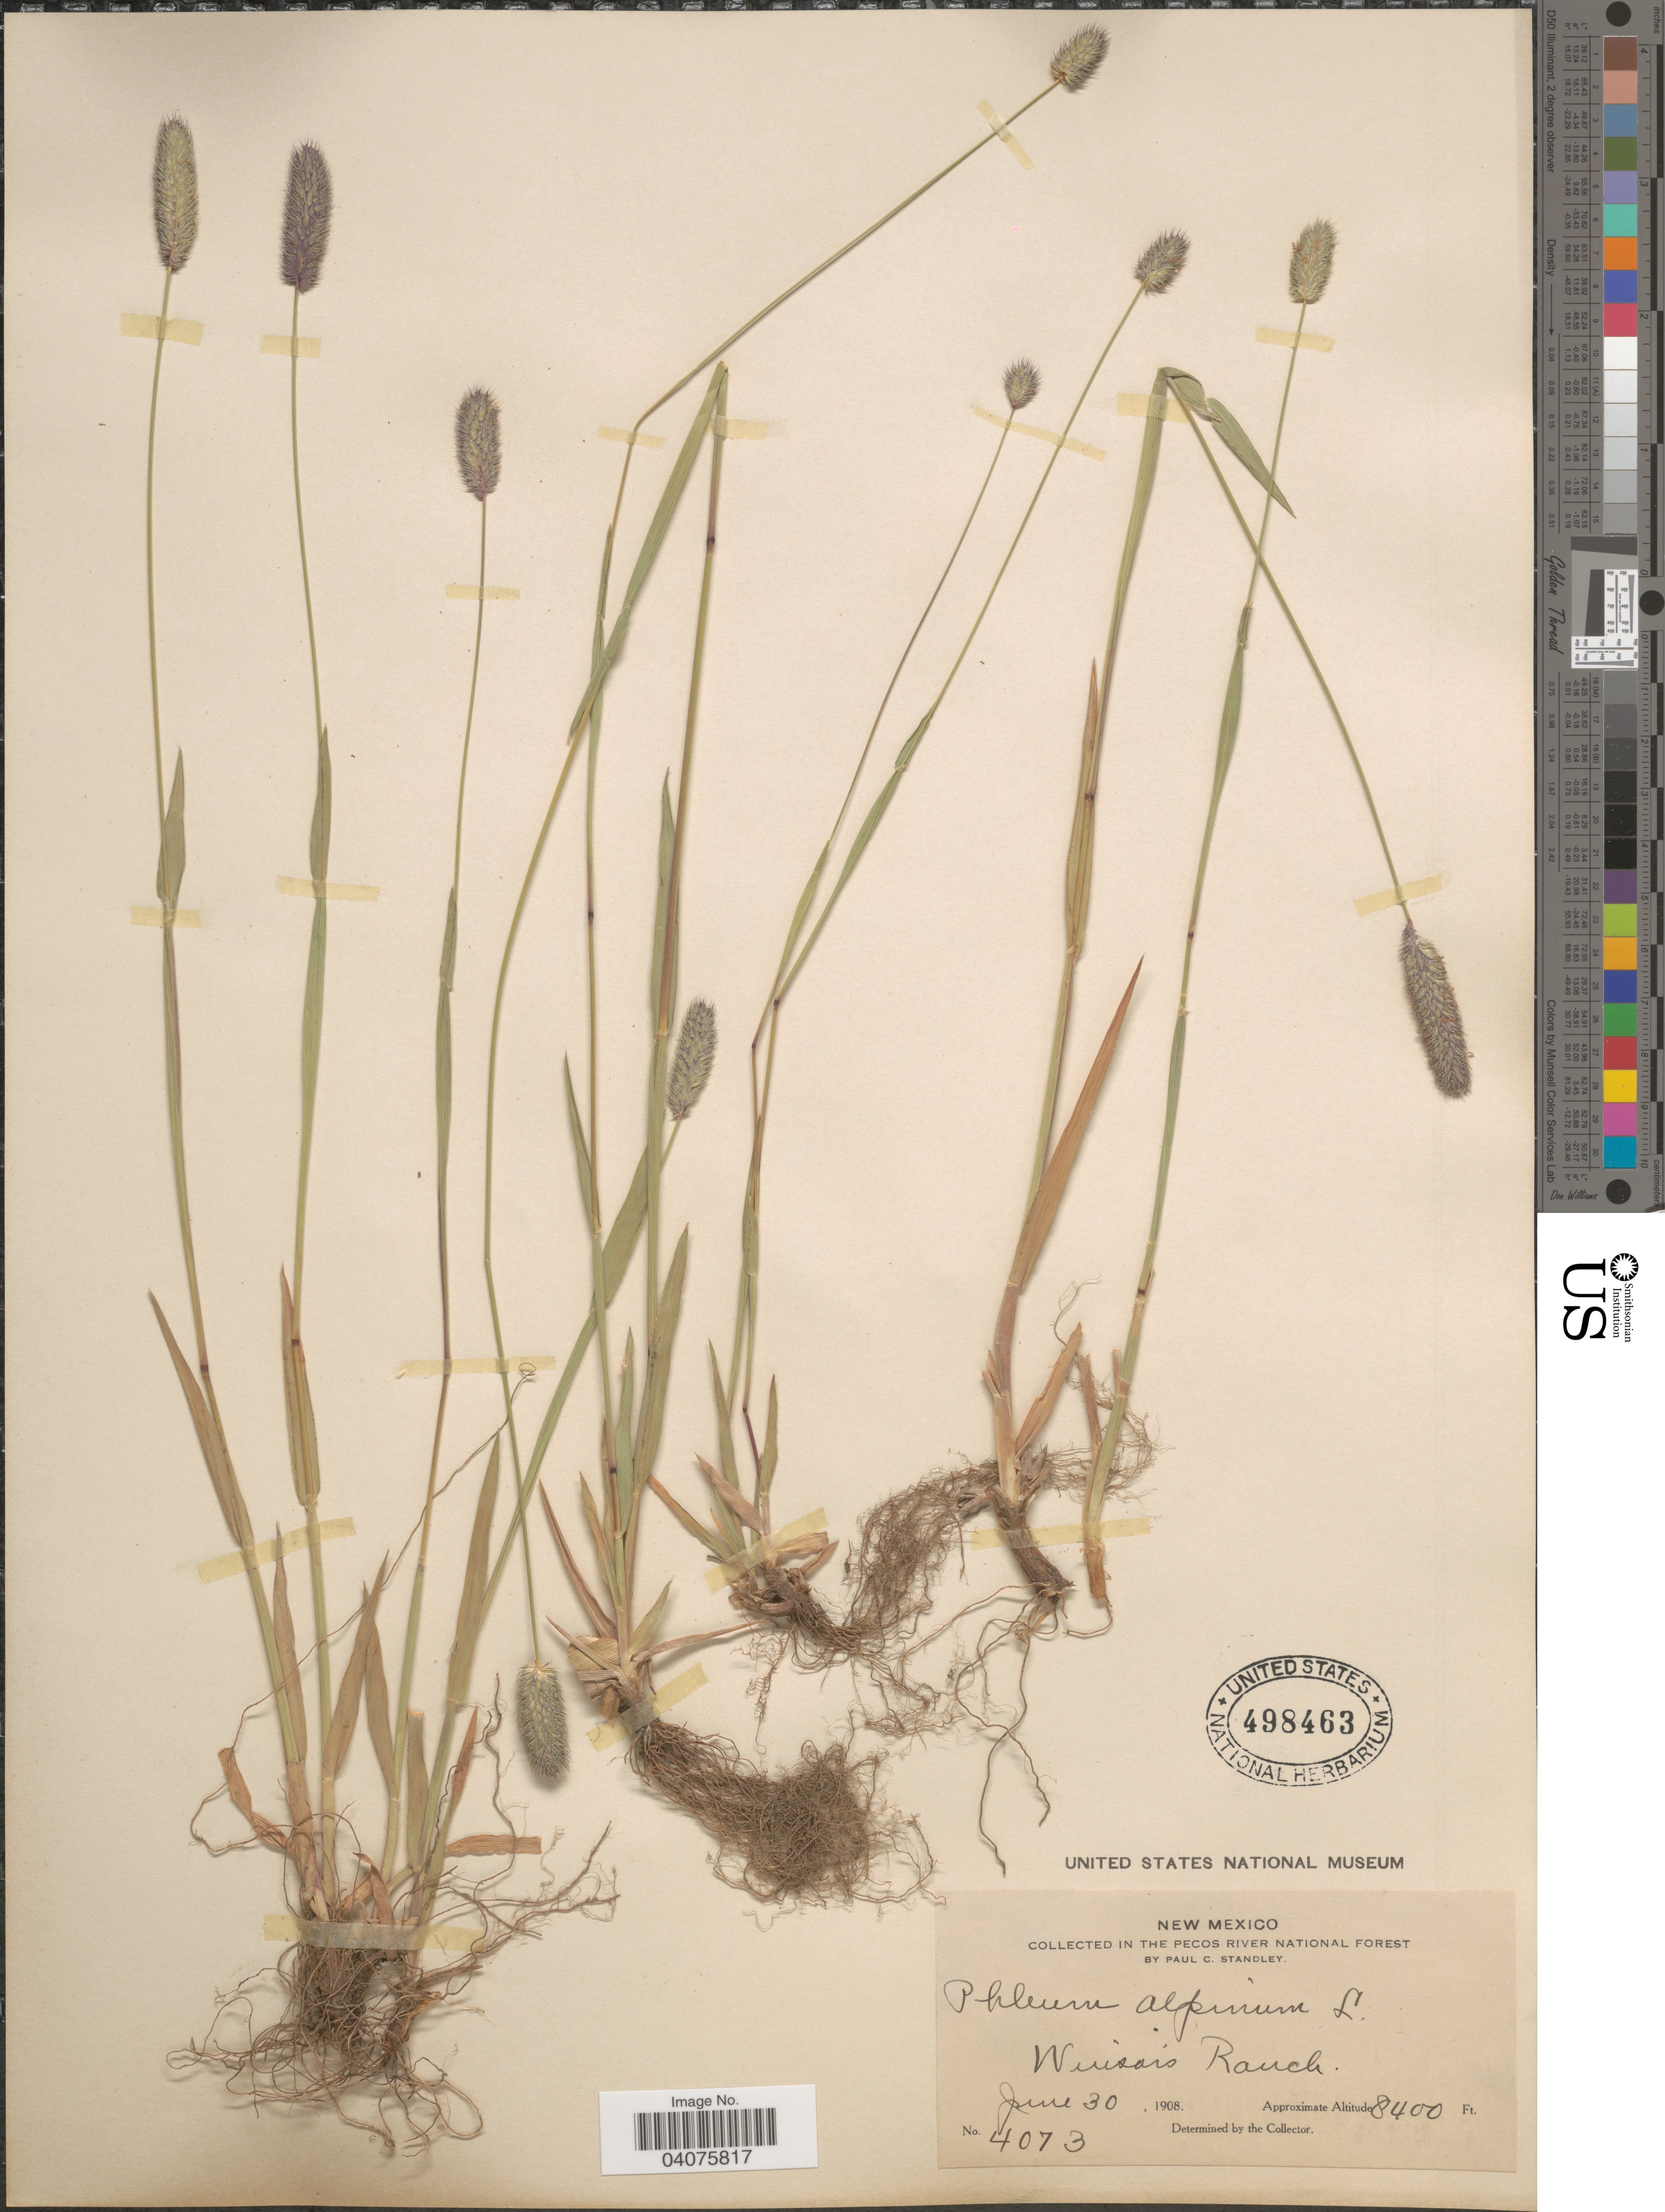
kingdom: Plantae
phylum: Tracheophyta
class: Liliopsida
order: Poales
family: Poaceae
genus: Phleum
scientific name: Phleum alpinum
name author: L.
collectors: P. C. Standley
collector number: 4073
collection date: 1908-06-30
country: United States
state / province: New Mexico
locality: In the Pecos River National Forest. Winsor's Ranch.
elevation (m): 2560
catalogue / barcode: US 498463